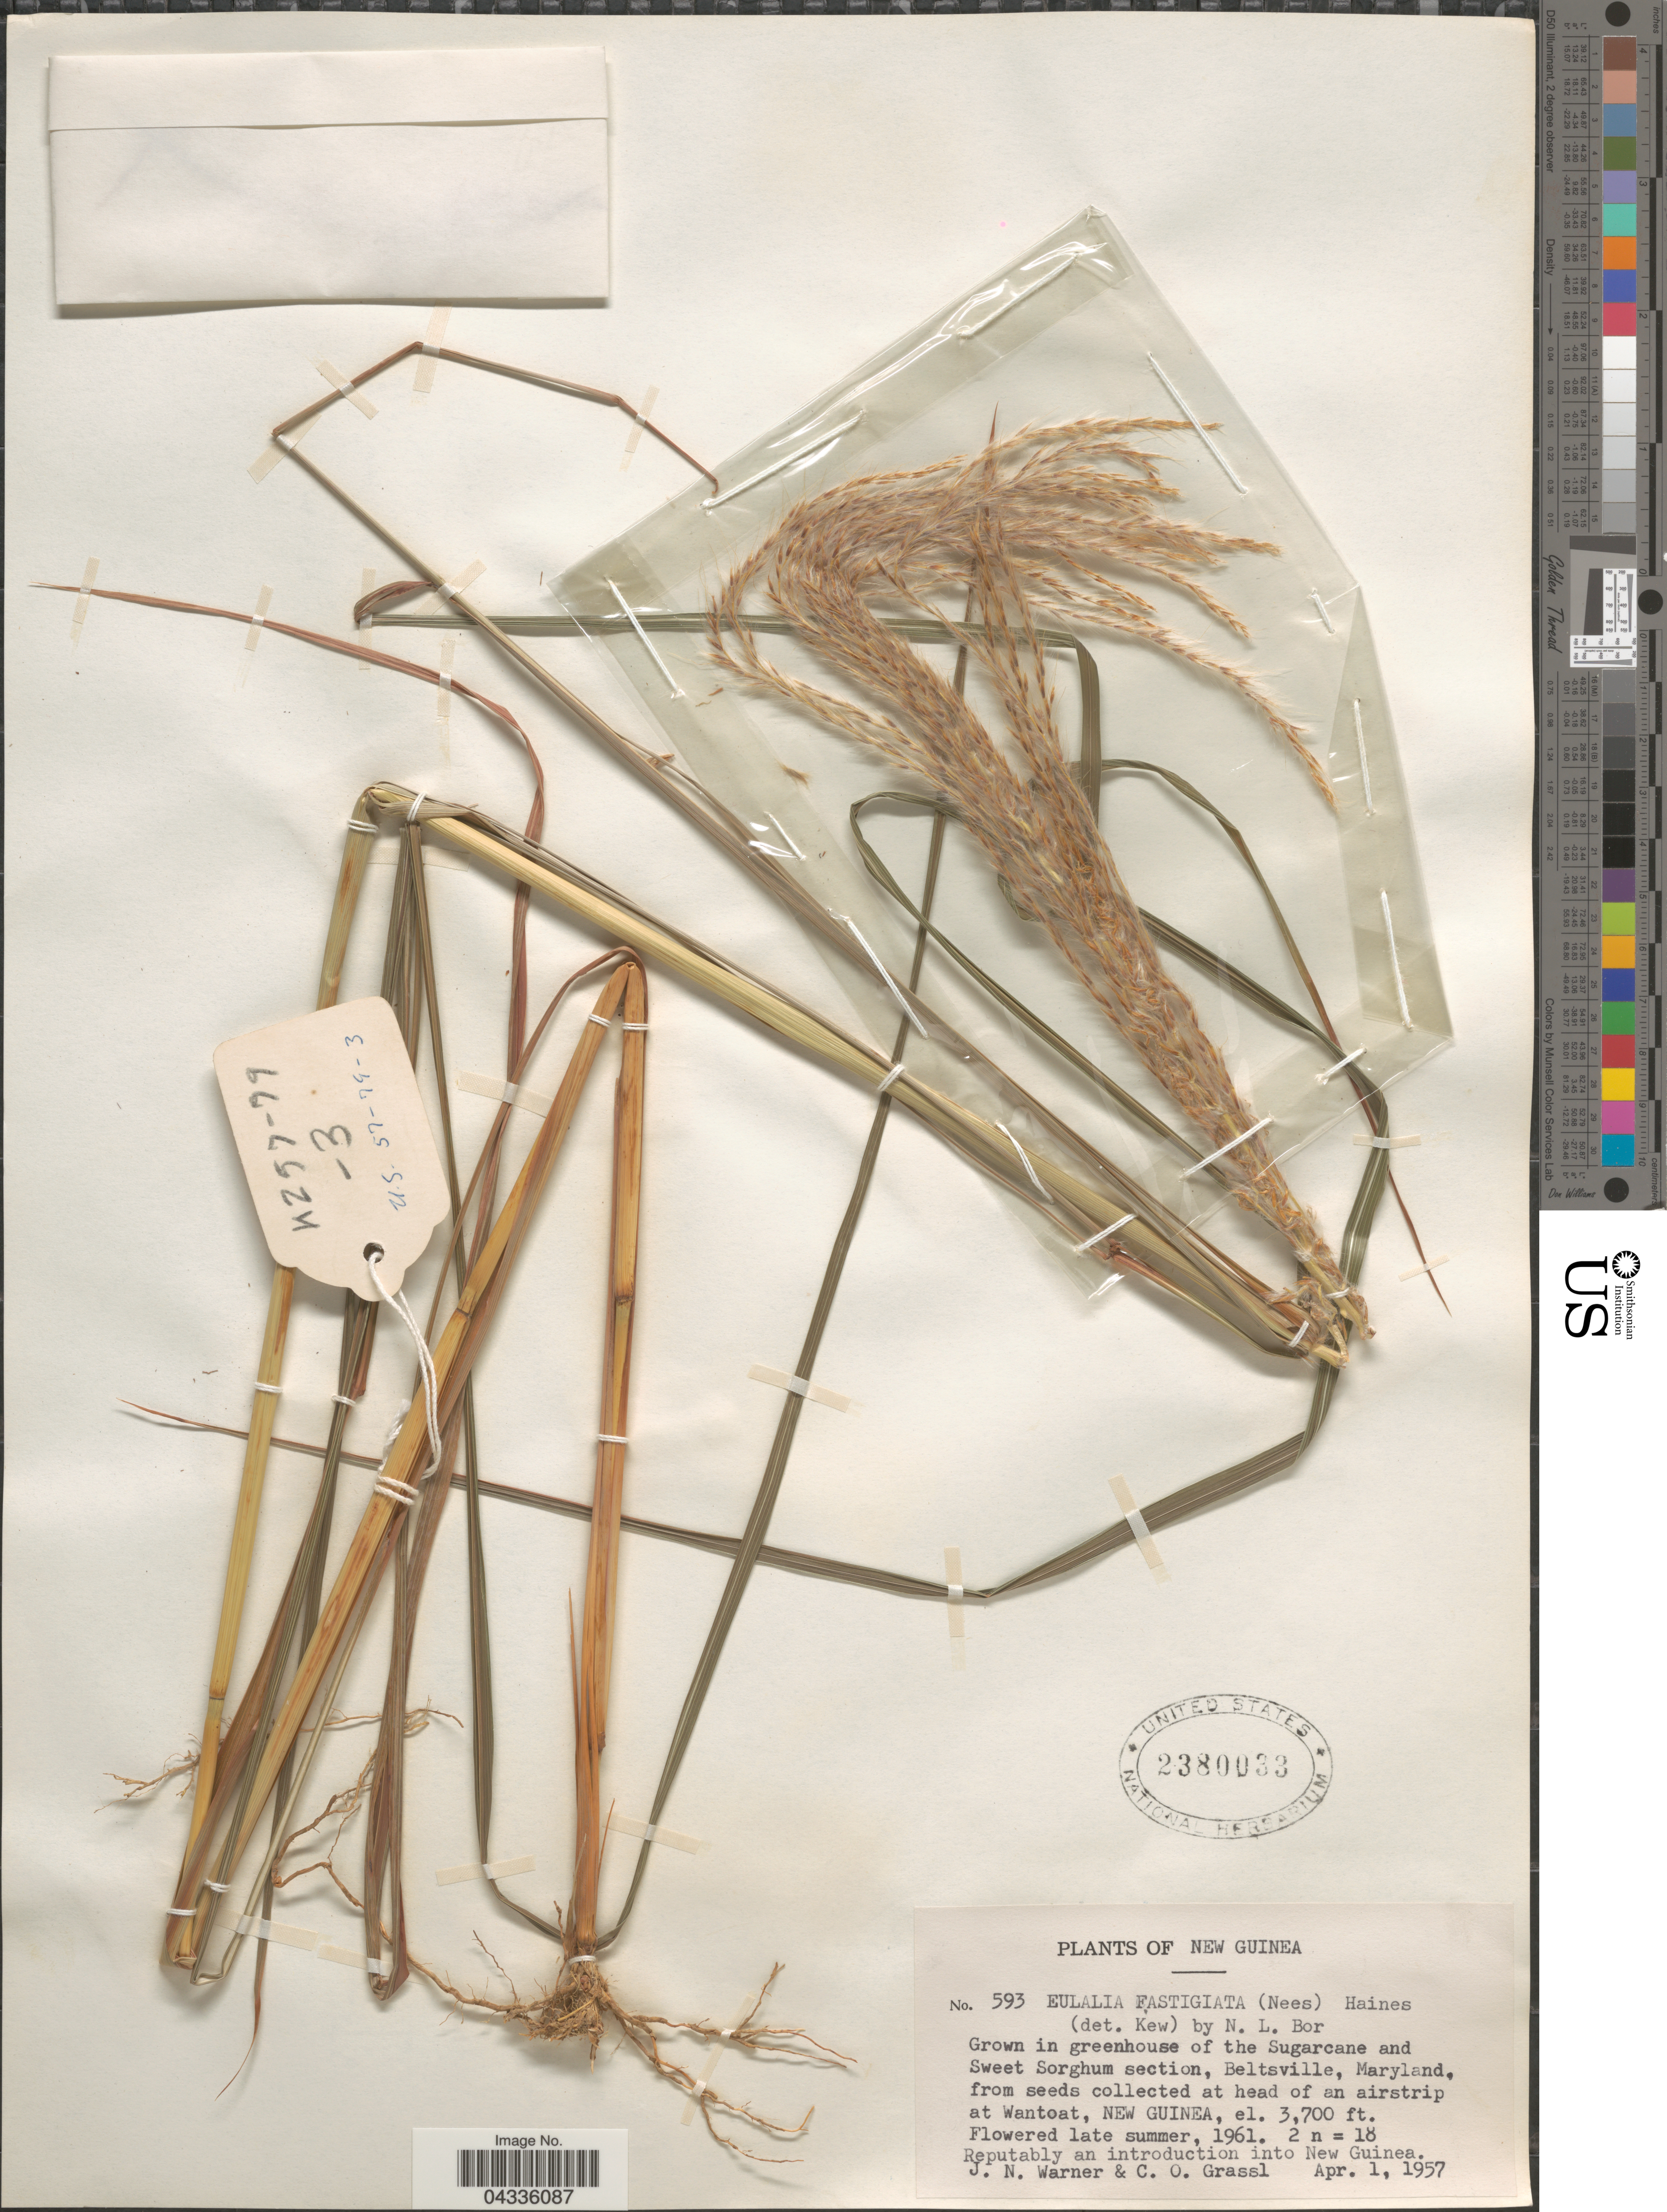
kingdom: Plantae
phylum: Tracheophyta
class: Liliopsida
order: Poales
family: Poaceae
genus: Eulalia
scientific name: Eulalia fastigiata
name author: (Nees) Stapf ex Bor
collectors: J. Warner & C. Grassl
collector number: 593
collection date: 1957-04-01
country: United States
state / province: Maryland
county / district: Prince George's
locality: Grown in greenhouse of the Sugercane and Sweet Sorghum section, Beltsville.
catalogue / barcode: US 2380033